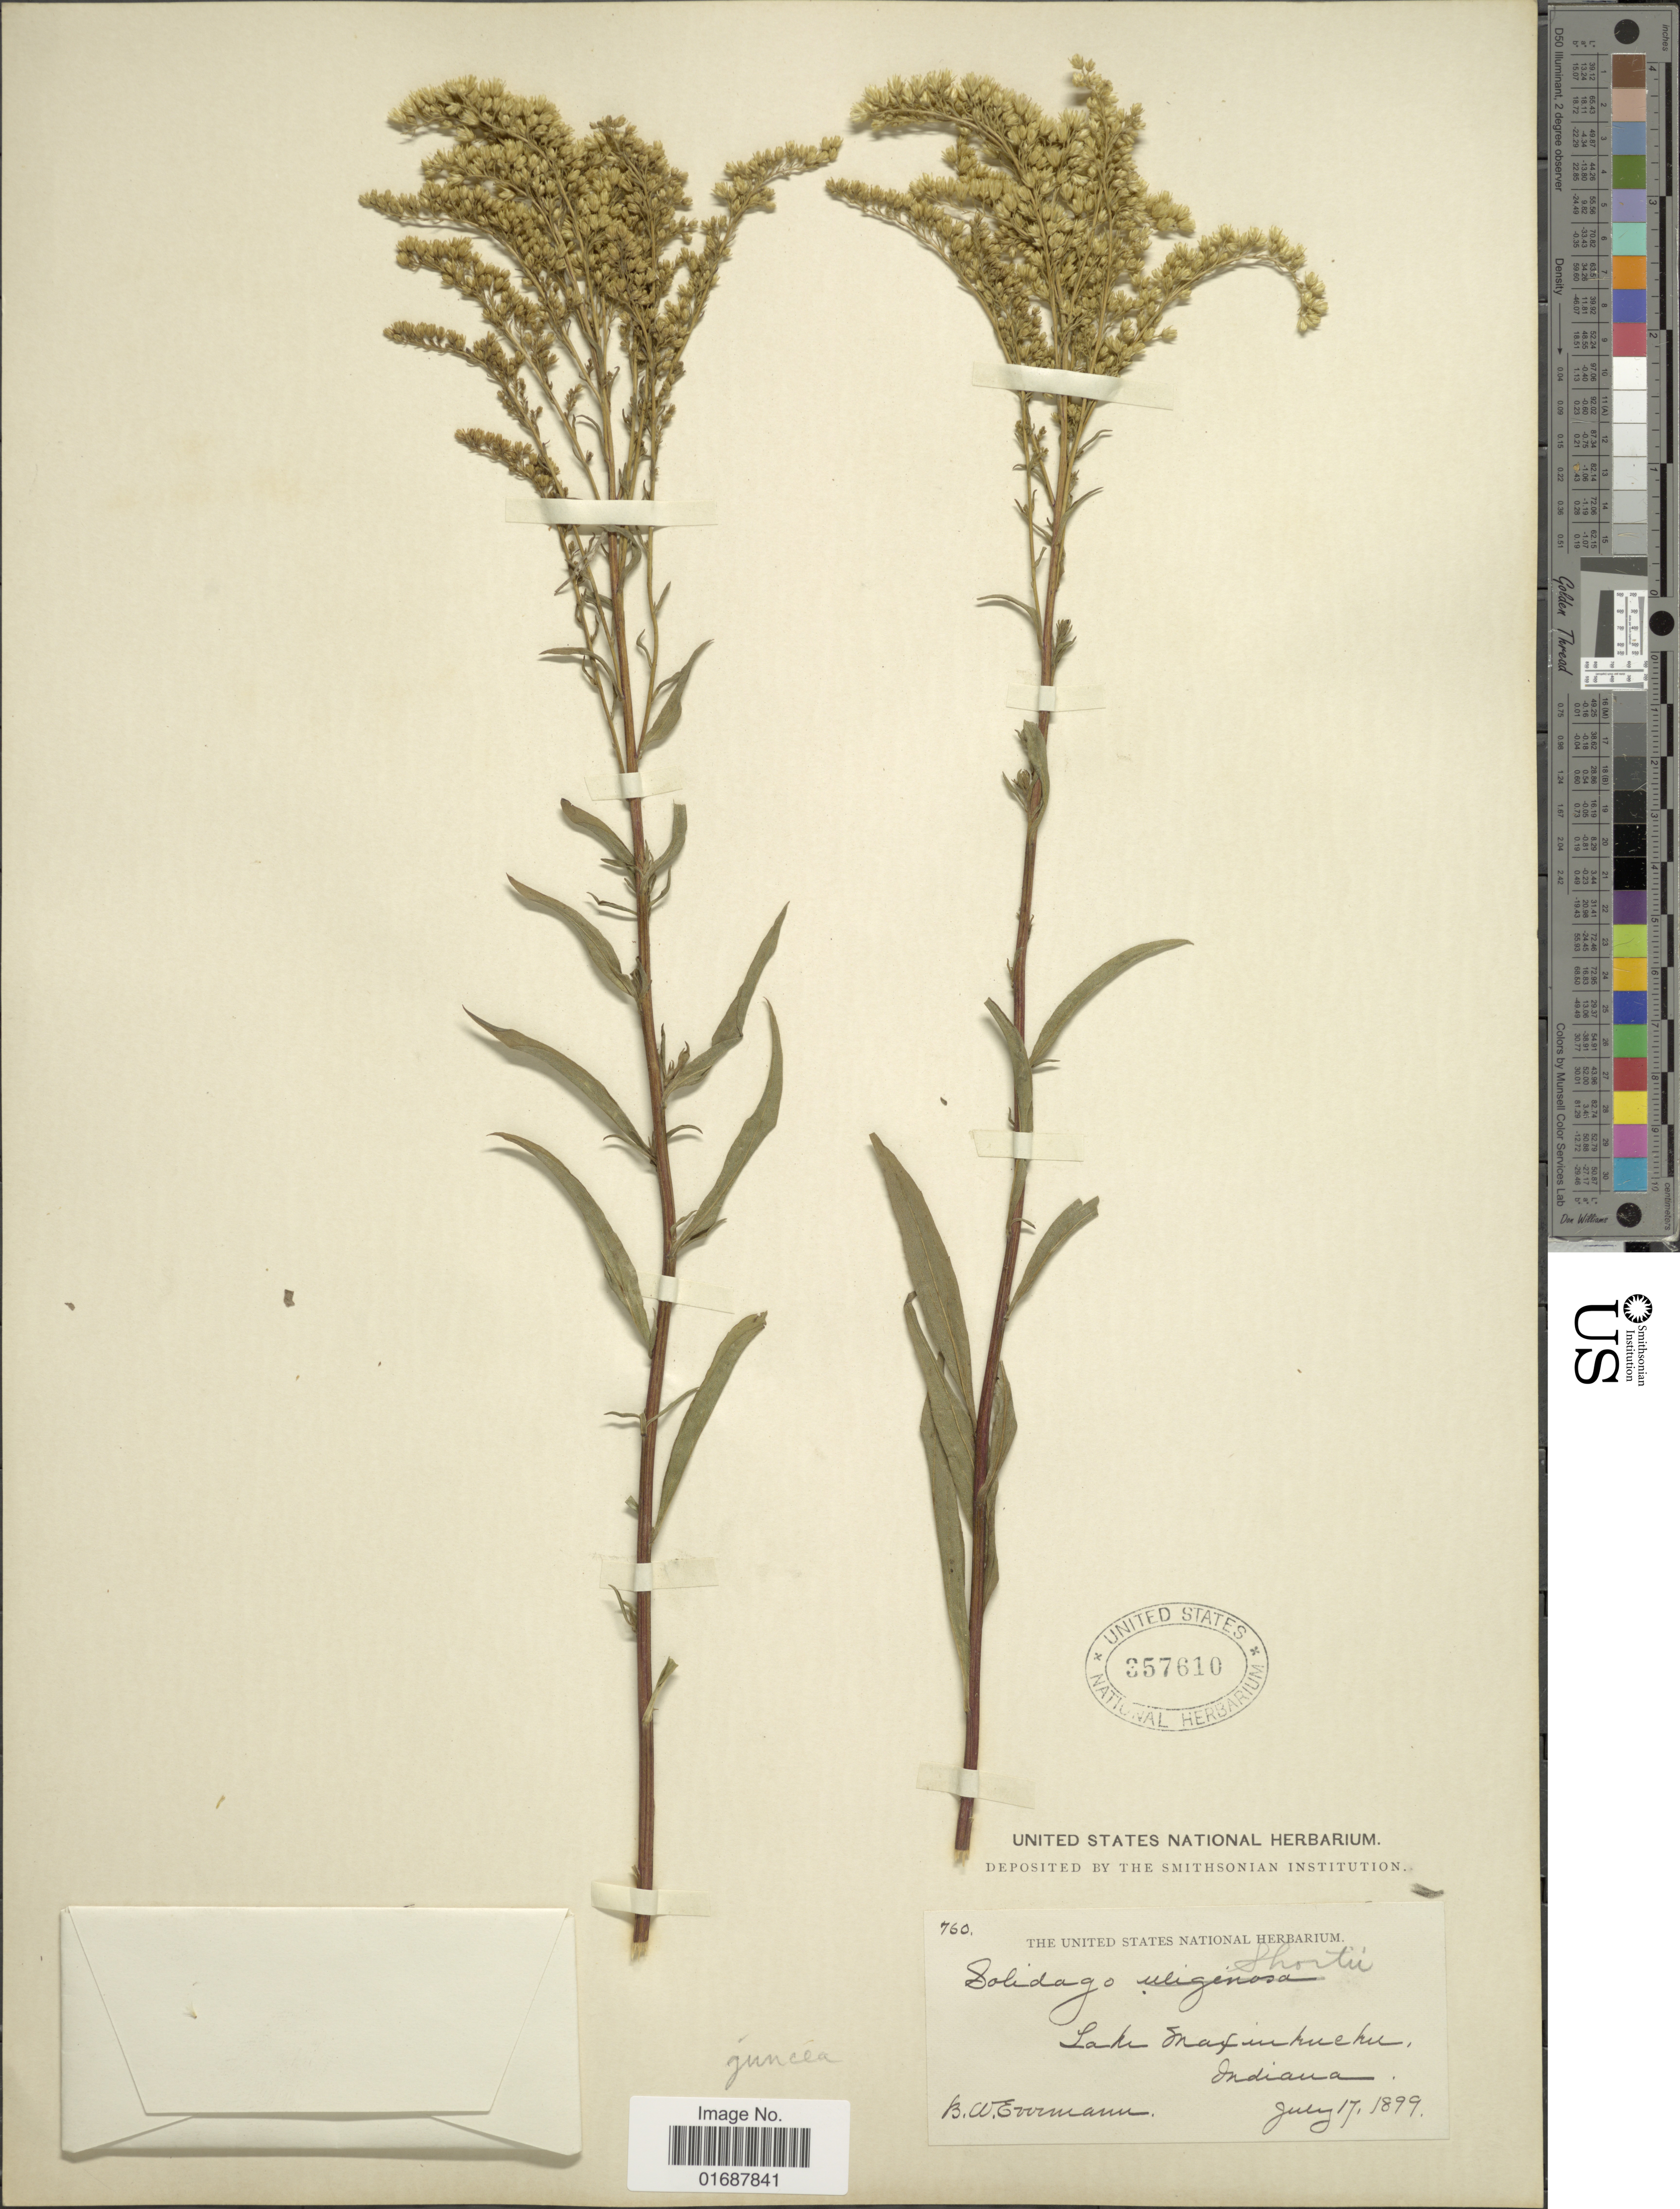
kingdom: Plantae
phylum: Tracheophyta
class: Magnoliopsida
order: Asterales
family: Asteraceae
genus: Solidago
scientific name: Solidago juncea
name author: Aiton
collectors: B. W. Evermann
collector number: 760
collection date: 1899-07-17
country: United States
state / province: Indiana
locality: Lake Maxinkuckee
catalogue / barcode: US 357610